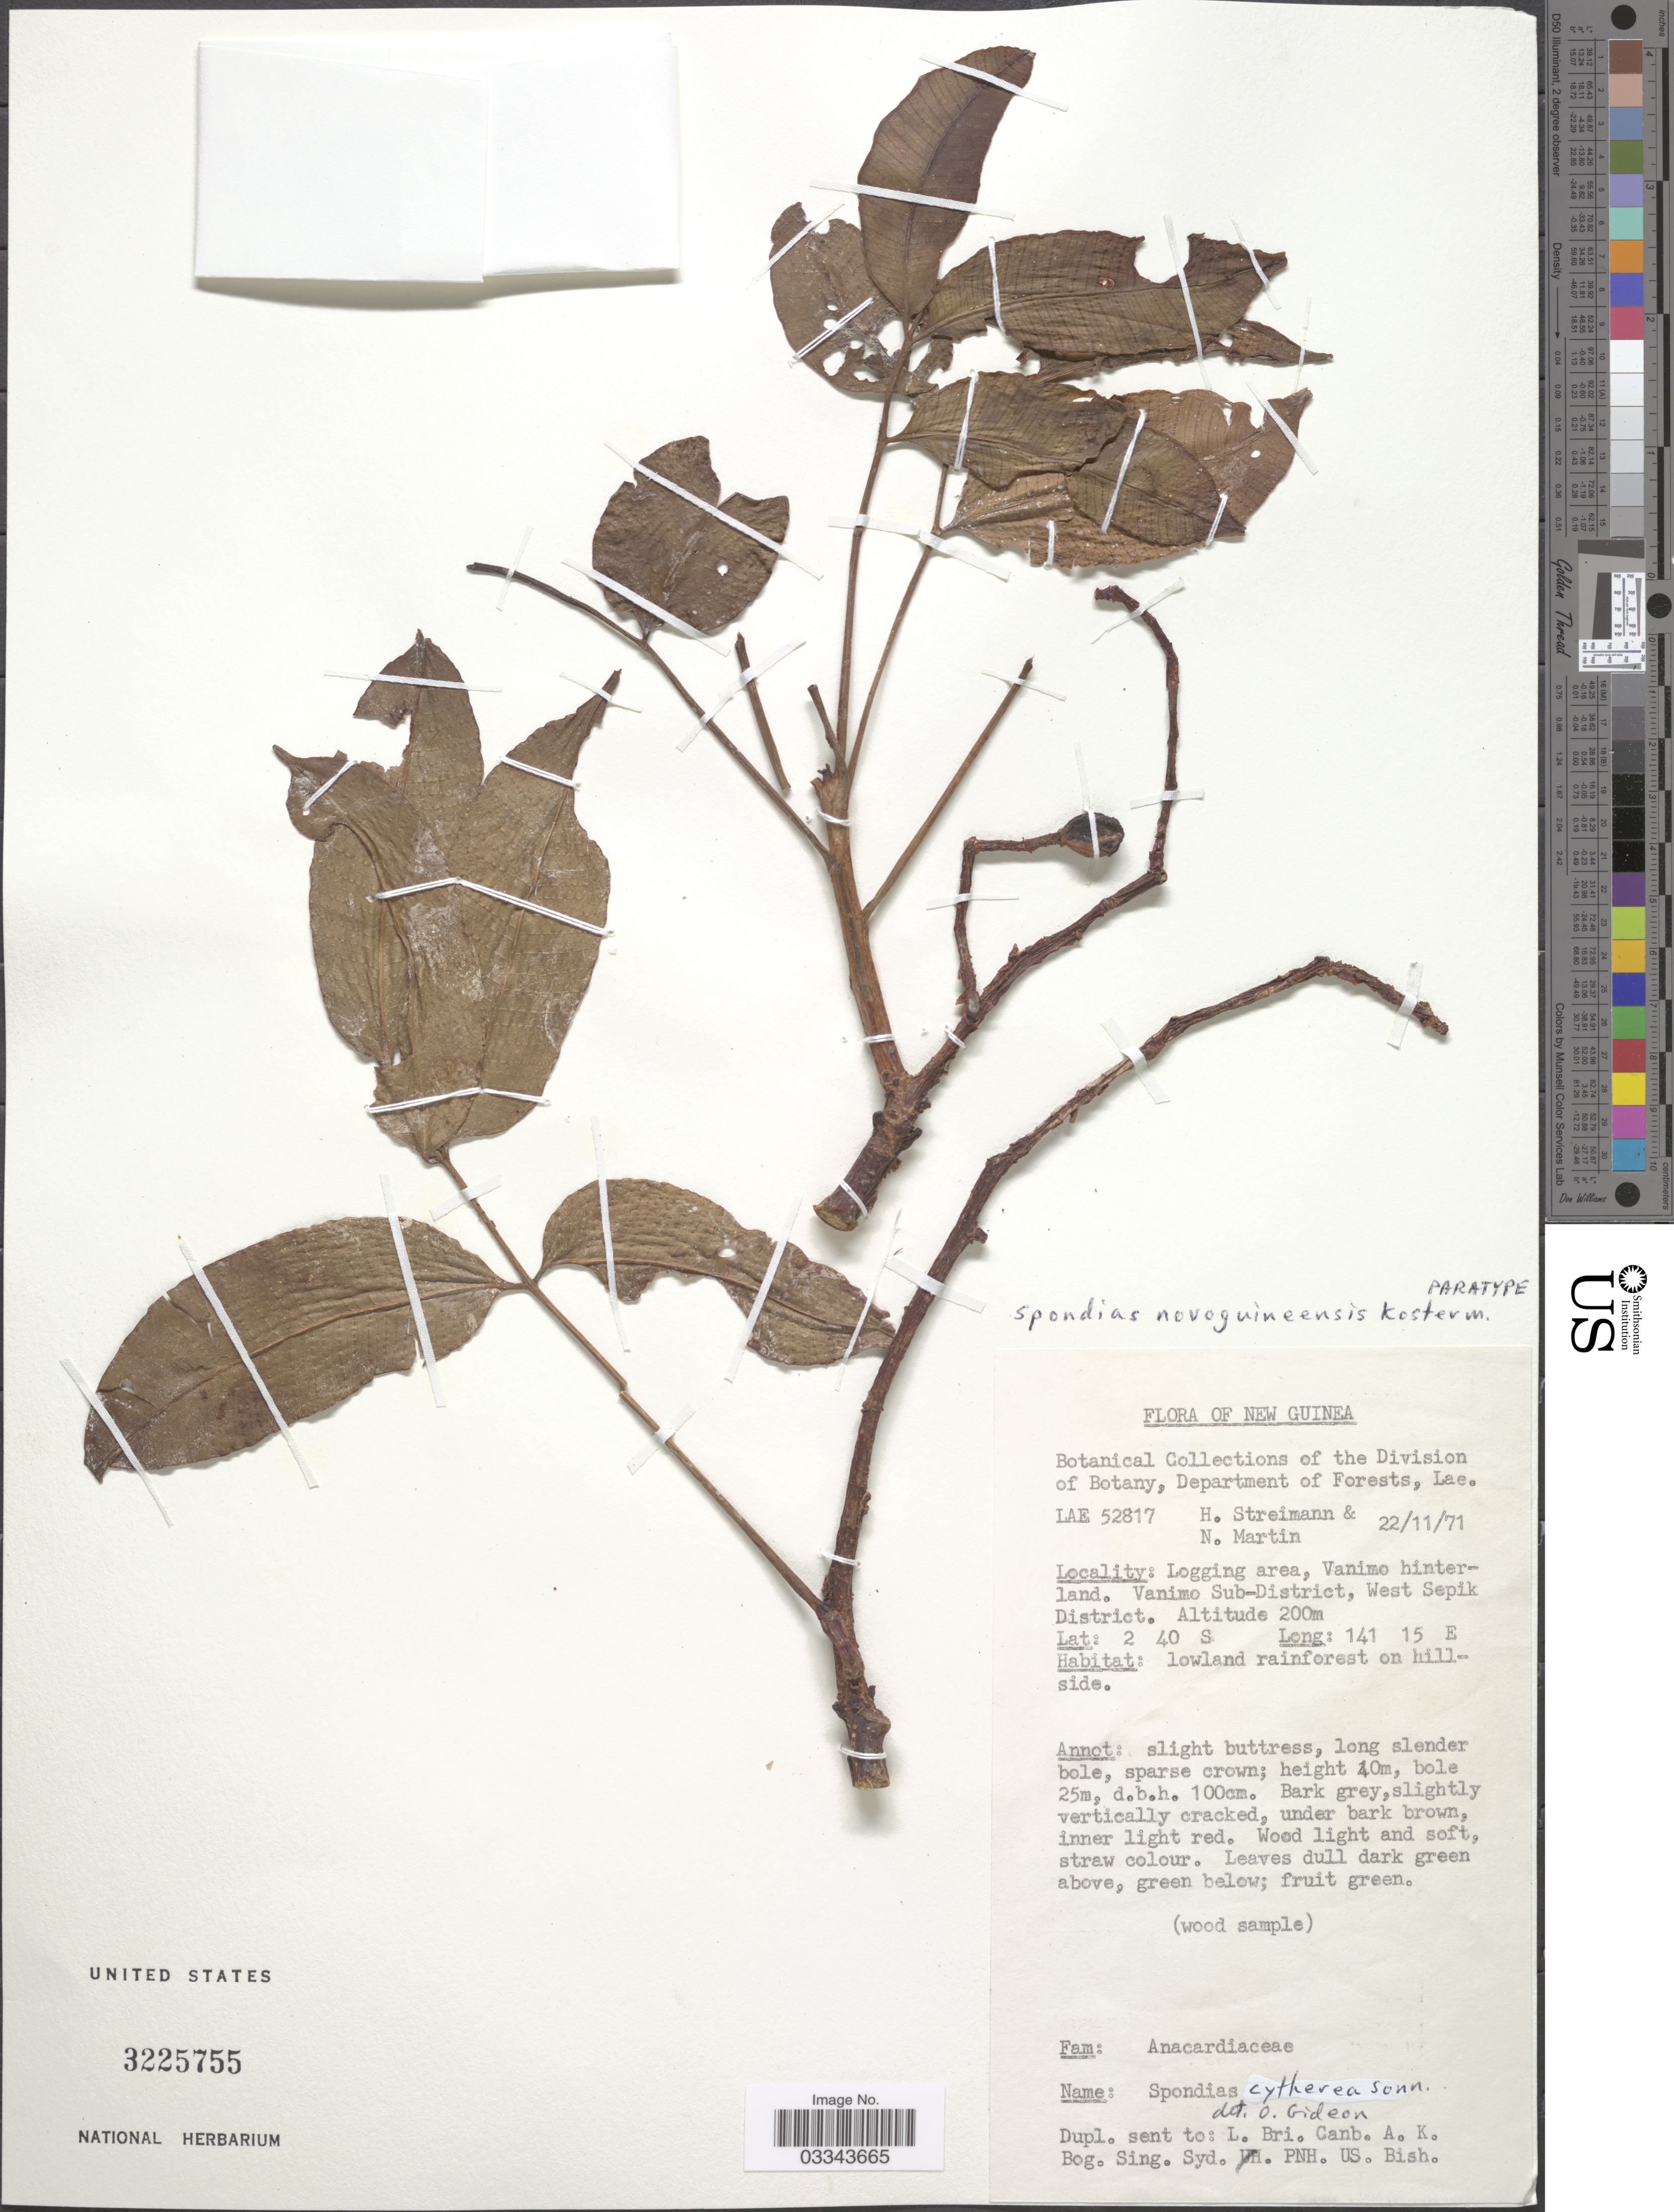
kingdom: Plantae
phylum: Tracheophyta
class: Magnoliopsida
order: Sapindales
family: Anacardiaceae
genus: Spondias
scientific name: Spondias novoguineensis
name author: Kosterm.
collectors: H. Streimann & N. Martin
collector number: LAE 52817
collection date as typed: Transcribed d/m/y: 22/11/71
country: Papua New Guinea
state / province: Sandaun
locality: New Guinea. Logging area, Vanimo hinterland. Vanimo Sub-District, West Sepik District.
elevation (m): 200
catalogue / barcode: US 3225755